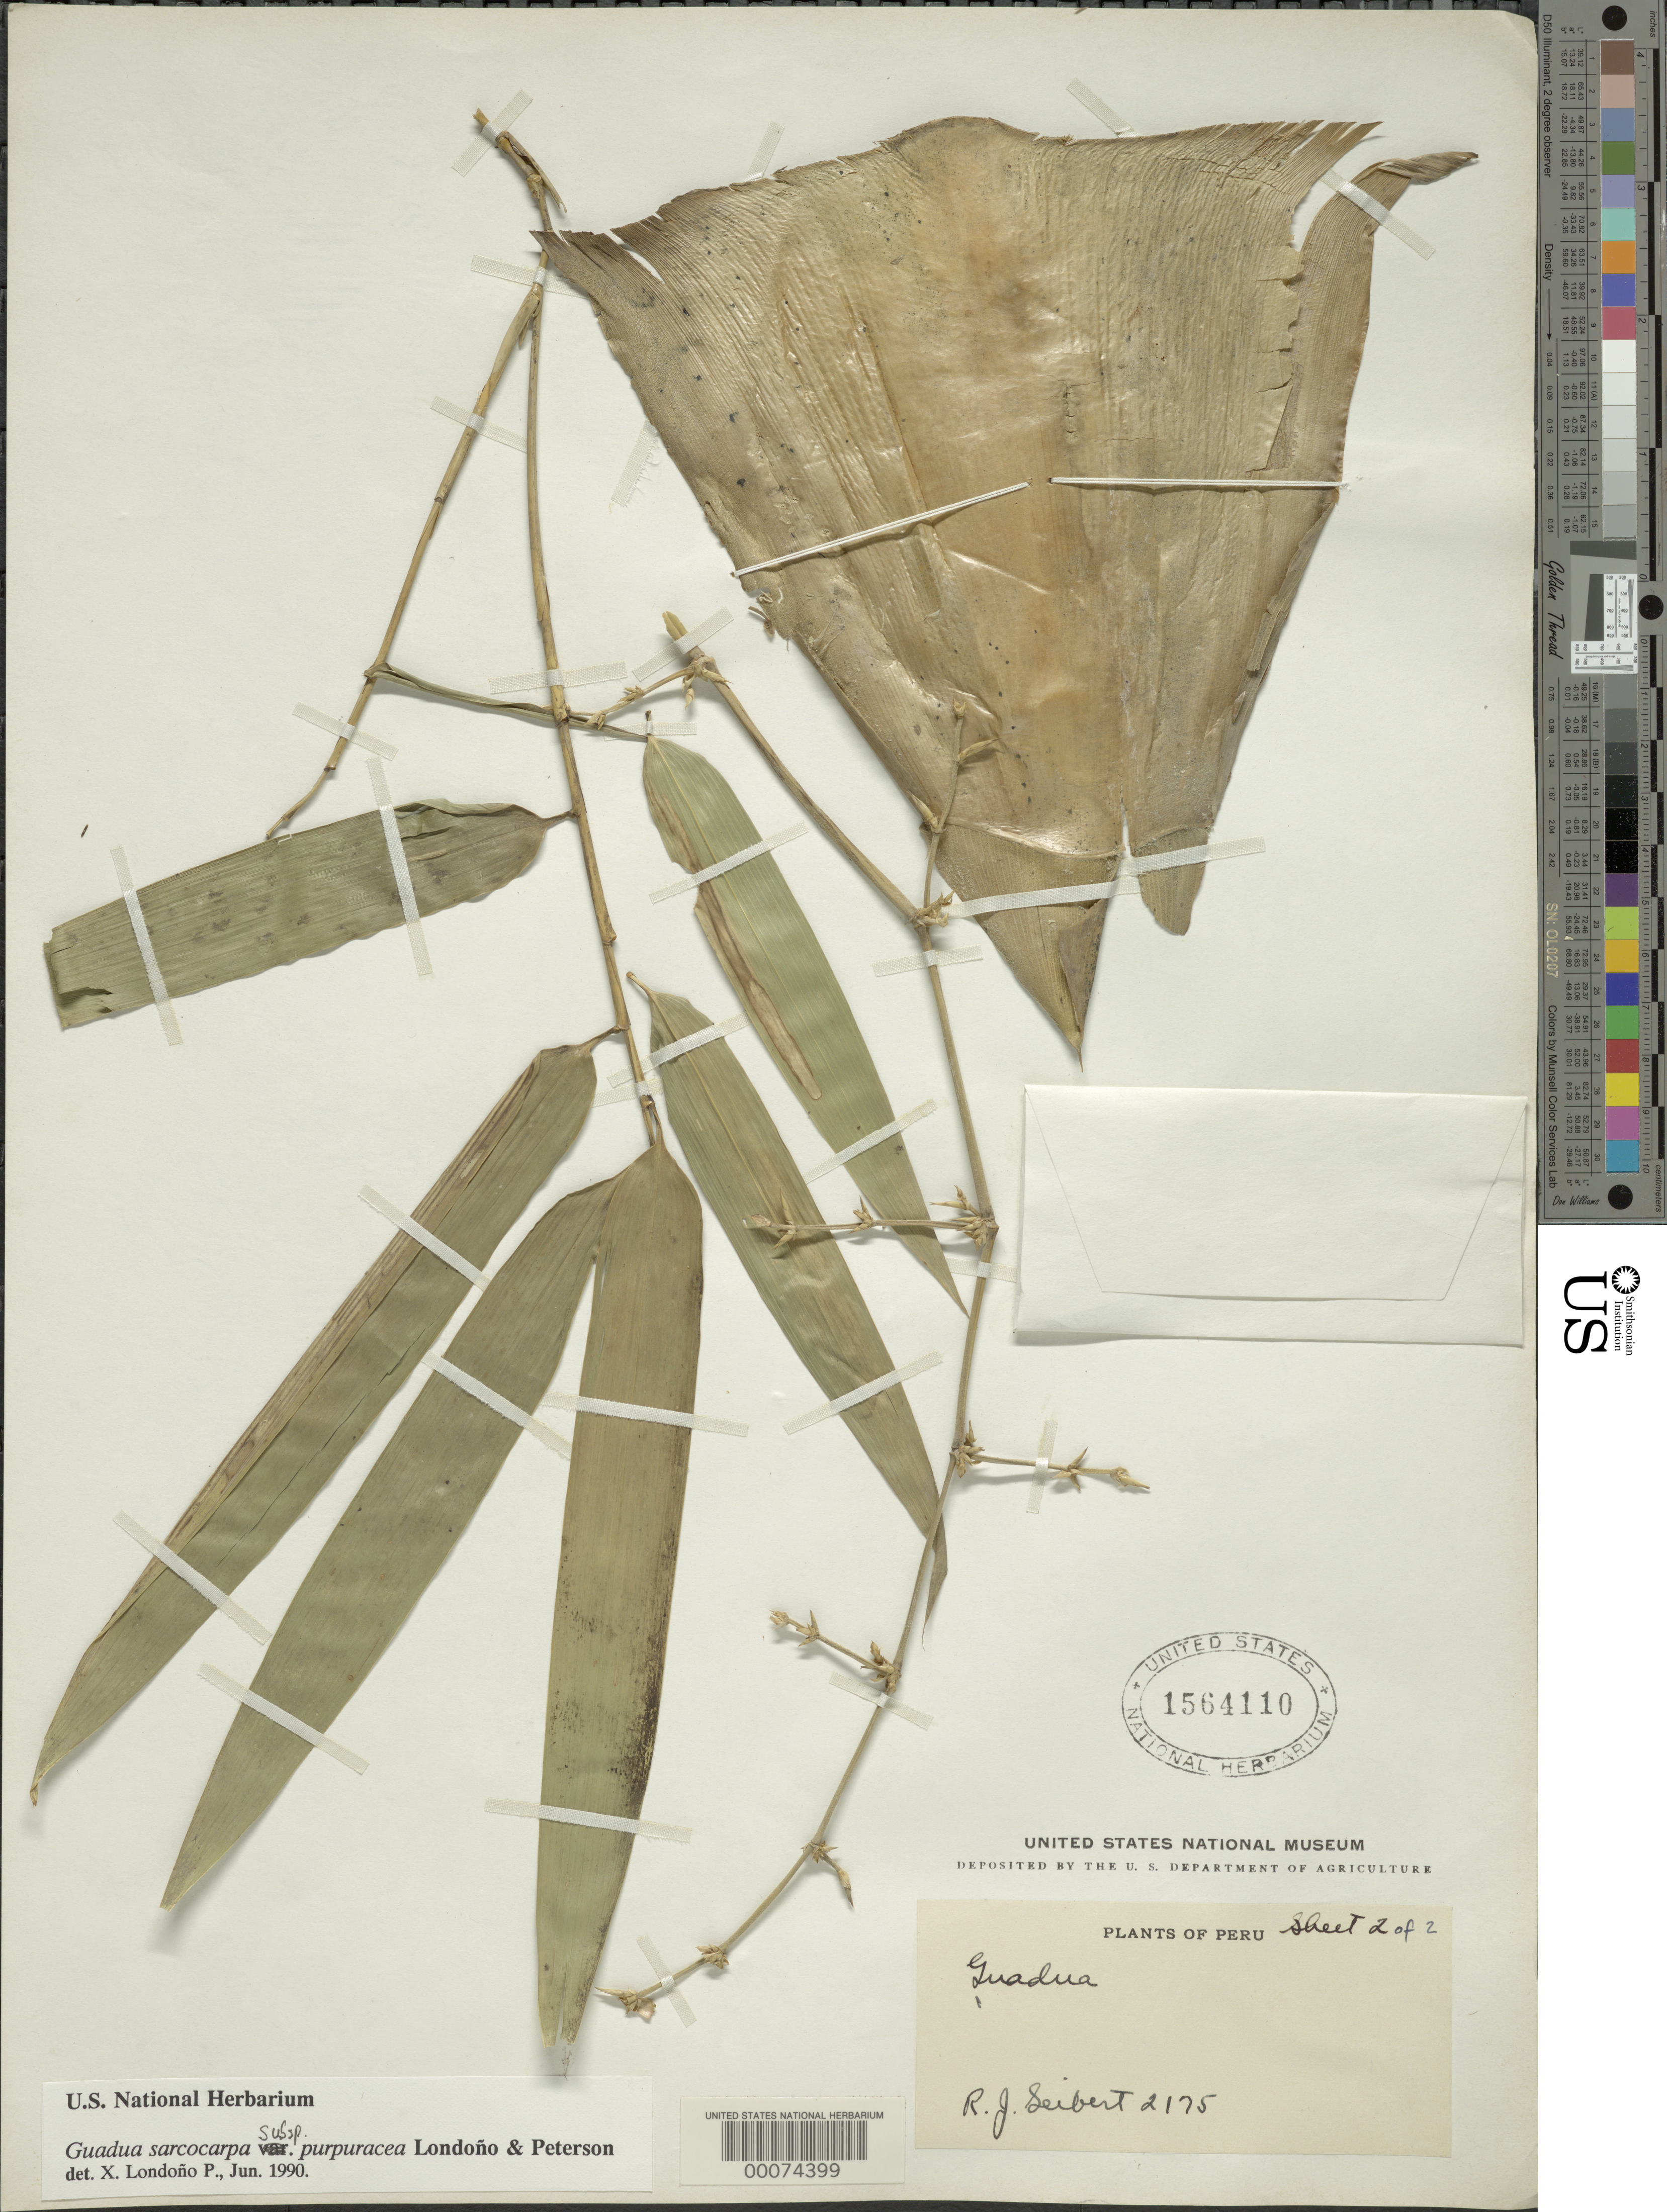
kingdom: Plantae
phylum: Tracheophyta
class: Liliopsida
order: Poales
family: Poaceae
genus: Guadua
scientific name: Guadua weberbaueri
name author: Pilg.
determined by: McMurchie, Elizabeth, (UNITED STATES)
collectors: R. J. Seibert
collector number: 2175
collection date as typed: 08 Sep 1945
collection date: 1945-09-08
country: Peru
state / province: Cusco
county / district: Quispicanchis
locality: Quince Mil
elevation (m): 1000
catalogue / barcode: US 1564110